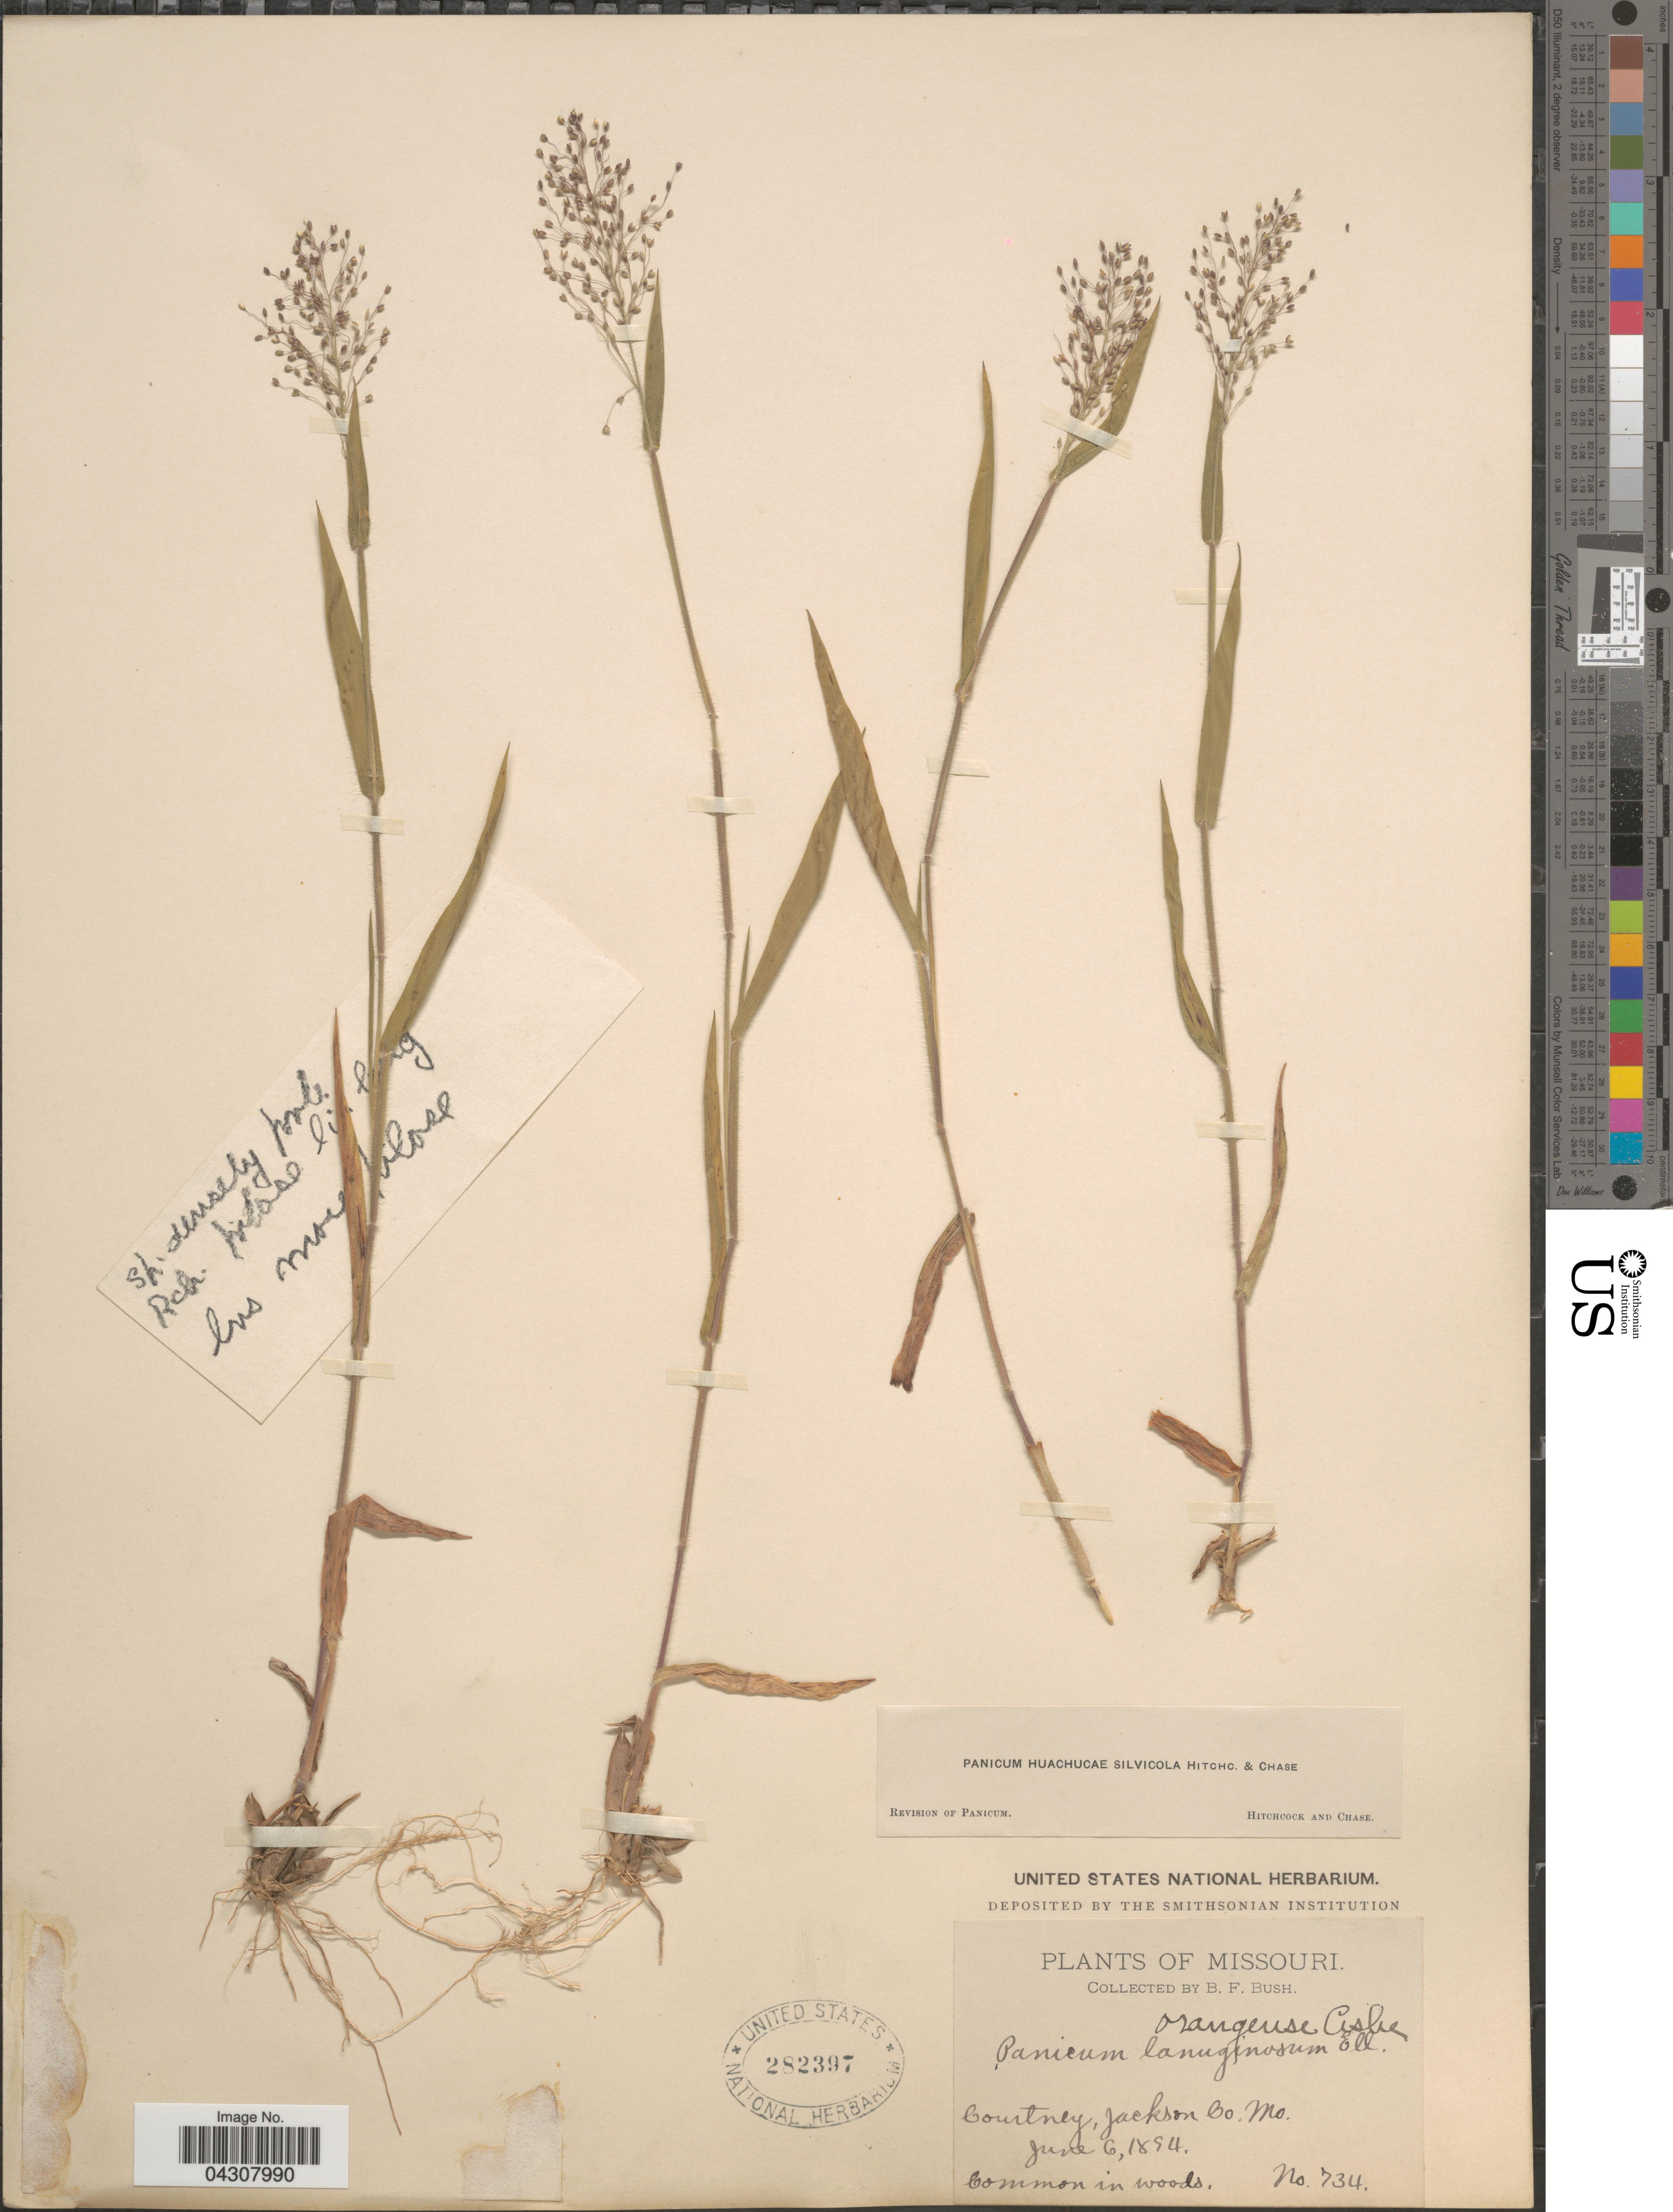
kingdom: Plantae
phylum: Tracheophyta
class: Liliopsida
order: Poales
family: Poaceae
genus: Dichanthelium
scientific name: Dichanthelium acuminatum var. acuminatum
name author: (Sw.) Gould & C.A. Clark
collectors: B. F. Bush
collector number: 734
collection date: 1894-06-06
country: United States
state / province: Missouri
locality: Courtney, Jackson Co.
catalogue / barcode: US 282397